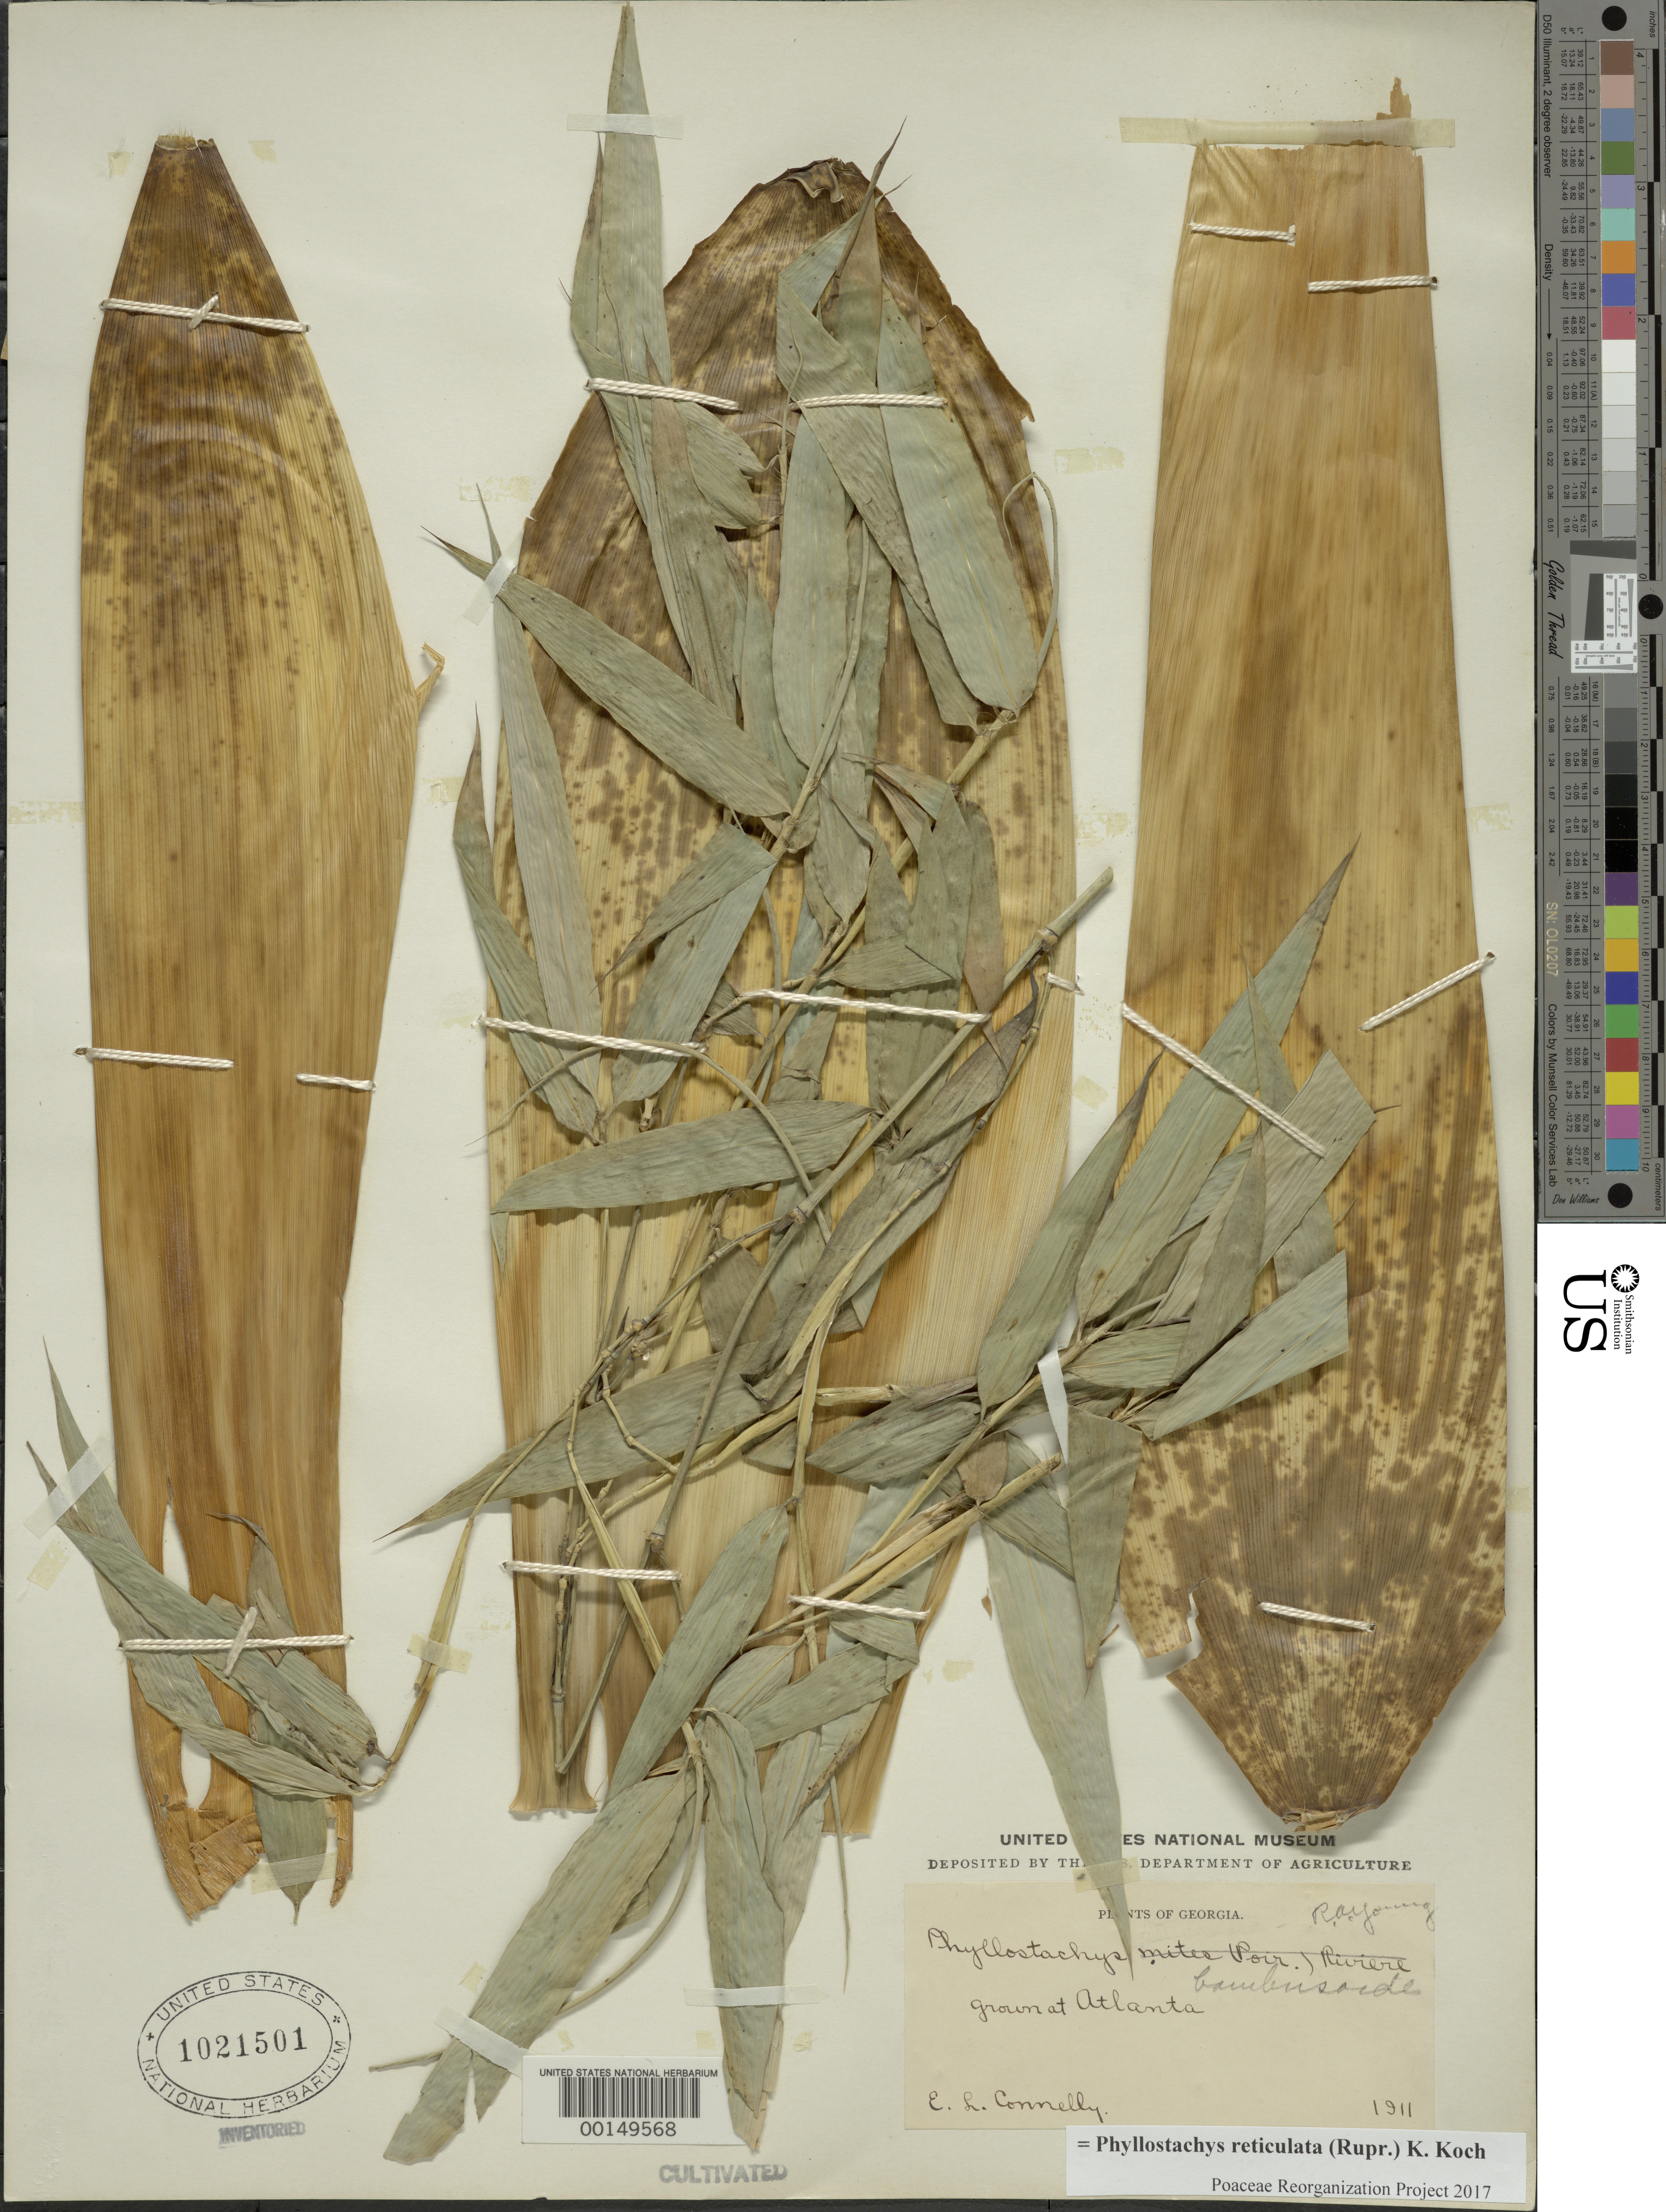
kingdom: Plantae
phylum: Tracheophyta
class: Liliopsida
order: Poales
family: Poaceae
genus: Phyllostachys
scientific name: Phyllostachys reticulata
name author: (Rupr.) K. Koch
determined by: Poaceae Reorganization Project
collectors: E. Connelly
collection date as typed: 1911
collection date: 1911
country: United States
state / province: Georgia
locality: Atlanta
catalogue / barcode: US 1021501